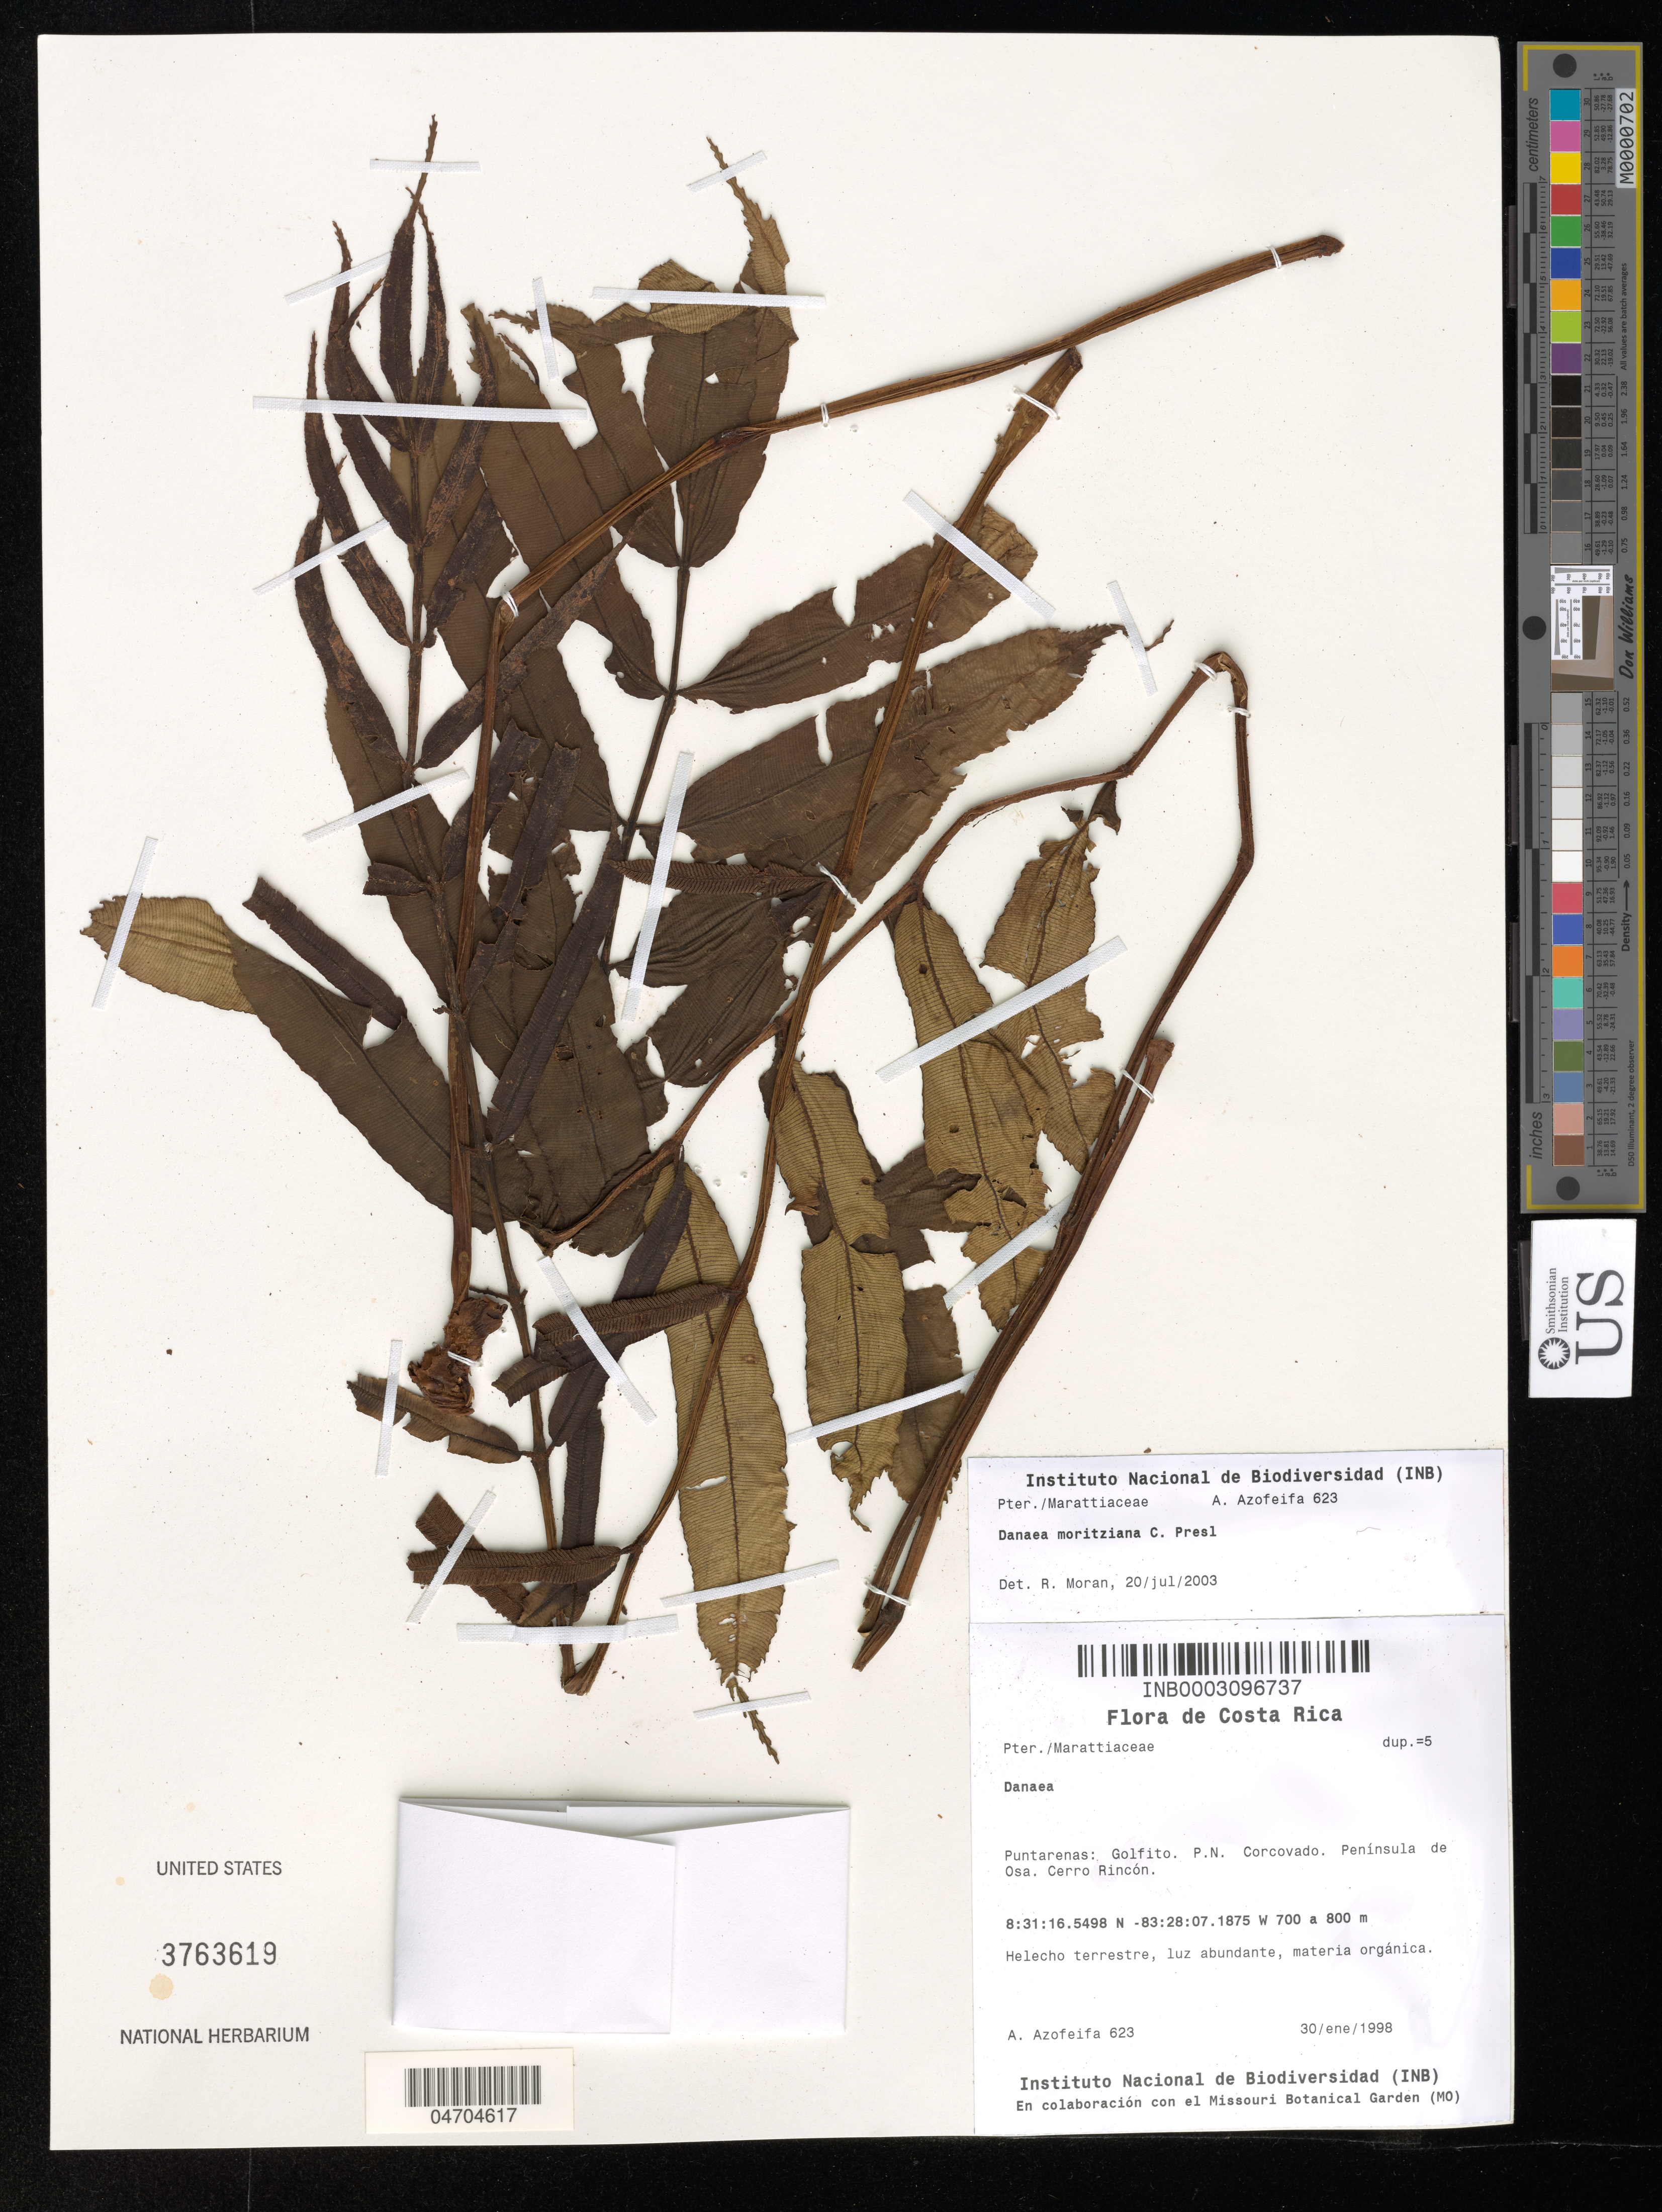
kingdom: Plantae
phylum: Tracheophyta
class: Polypodiopsida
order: Marattiales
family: Marattiaceae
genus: Danaea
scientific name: Danaea moritziana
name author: C. Presl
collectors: A. Azofeifa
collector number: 623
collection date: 1998-01-30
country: Costa Rica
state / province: Puntarenas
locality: Golfito. P.N. Corcovado. Península de Osa. Cerro Rincón.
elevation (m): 700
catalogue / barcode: US 3763619